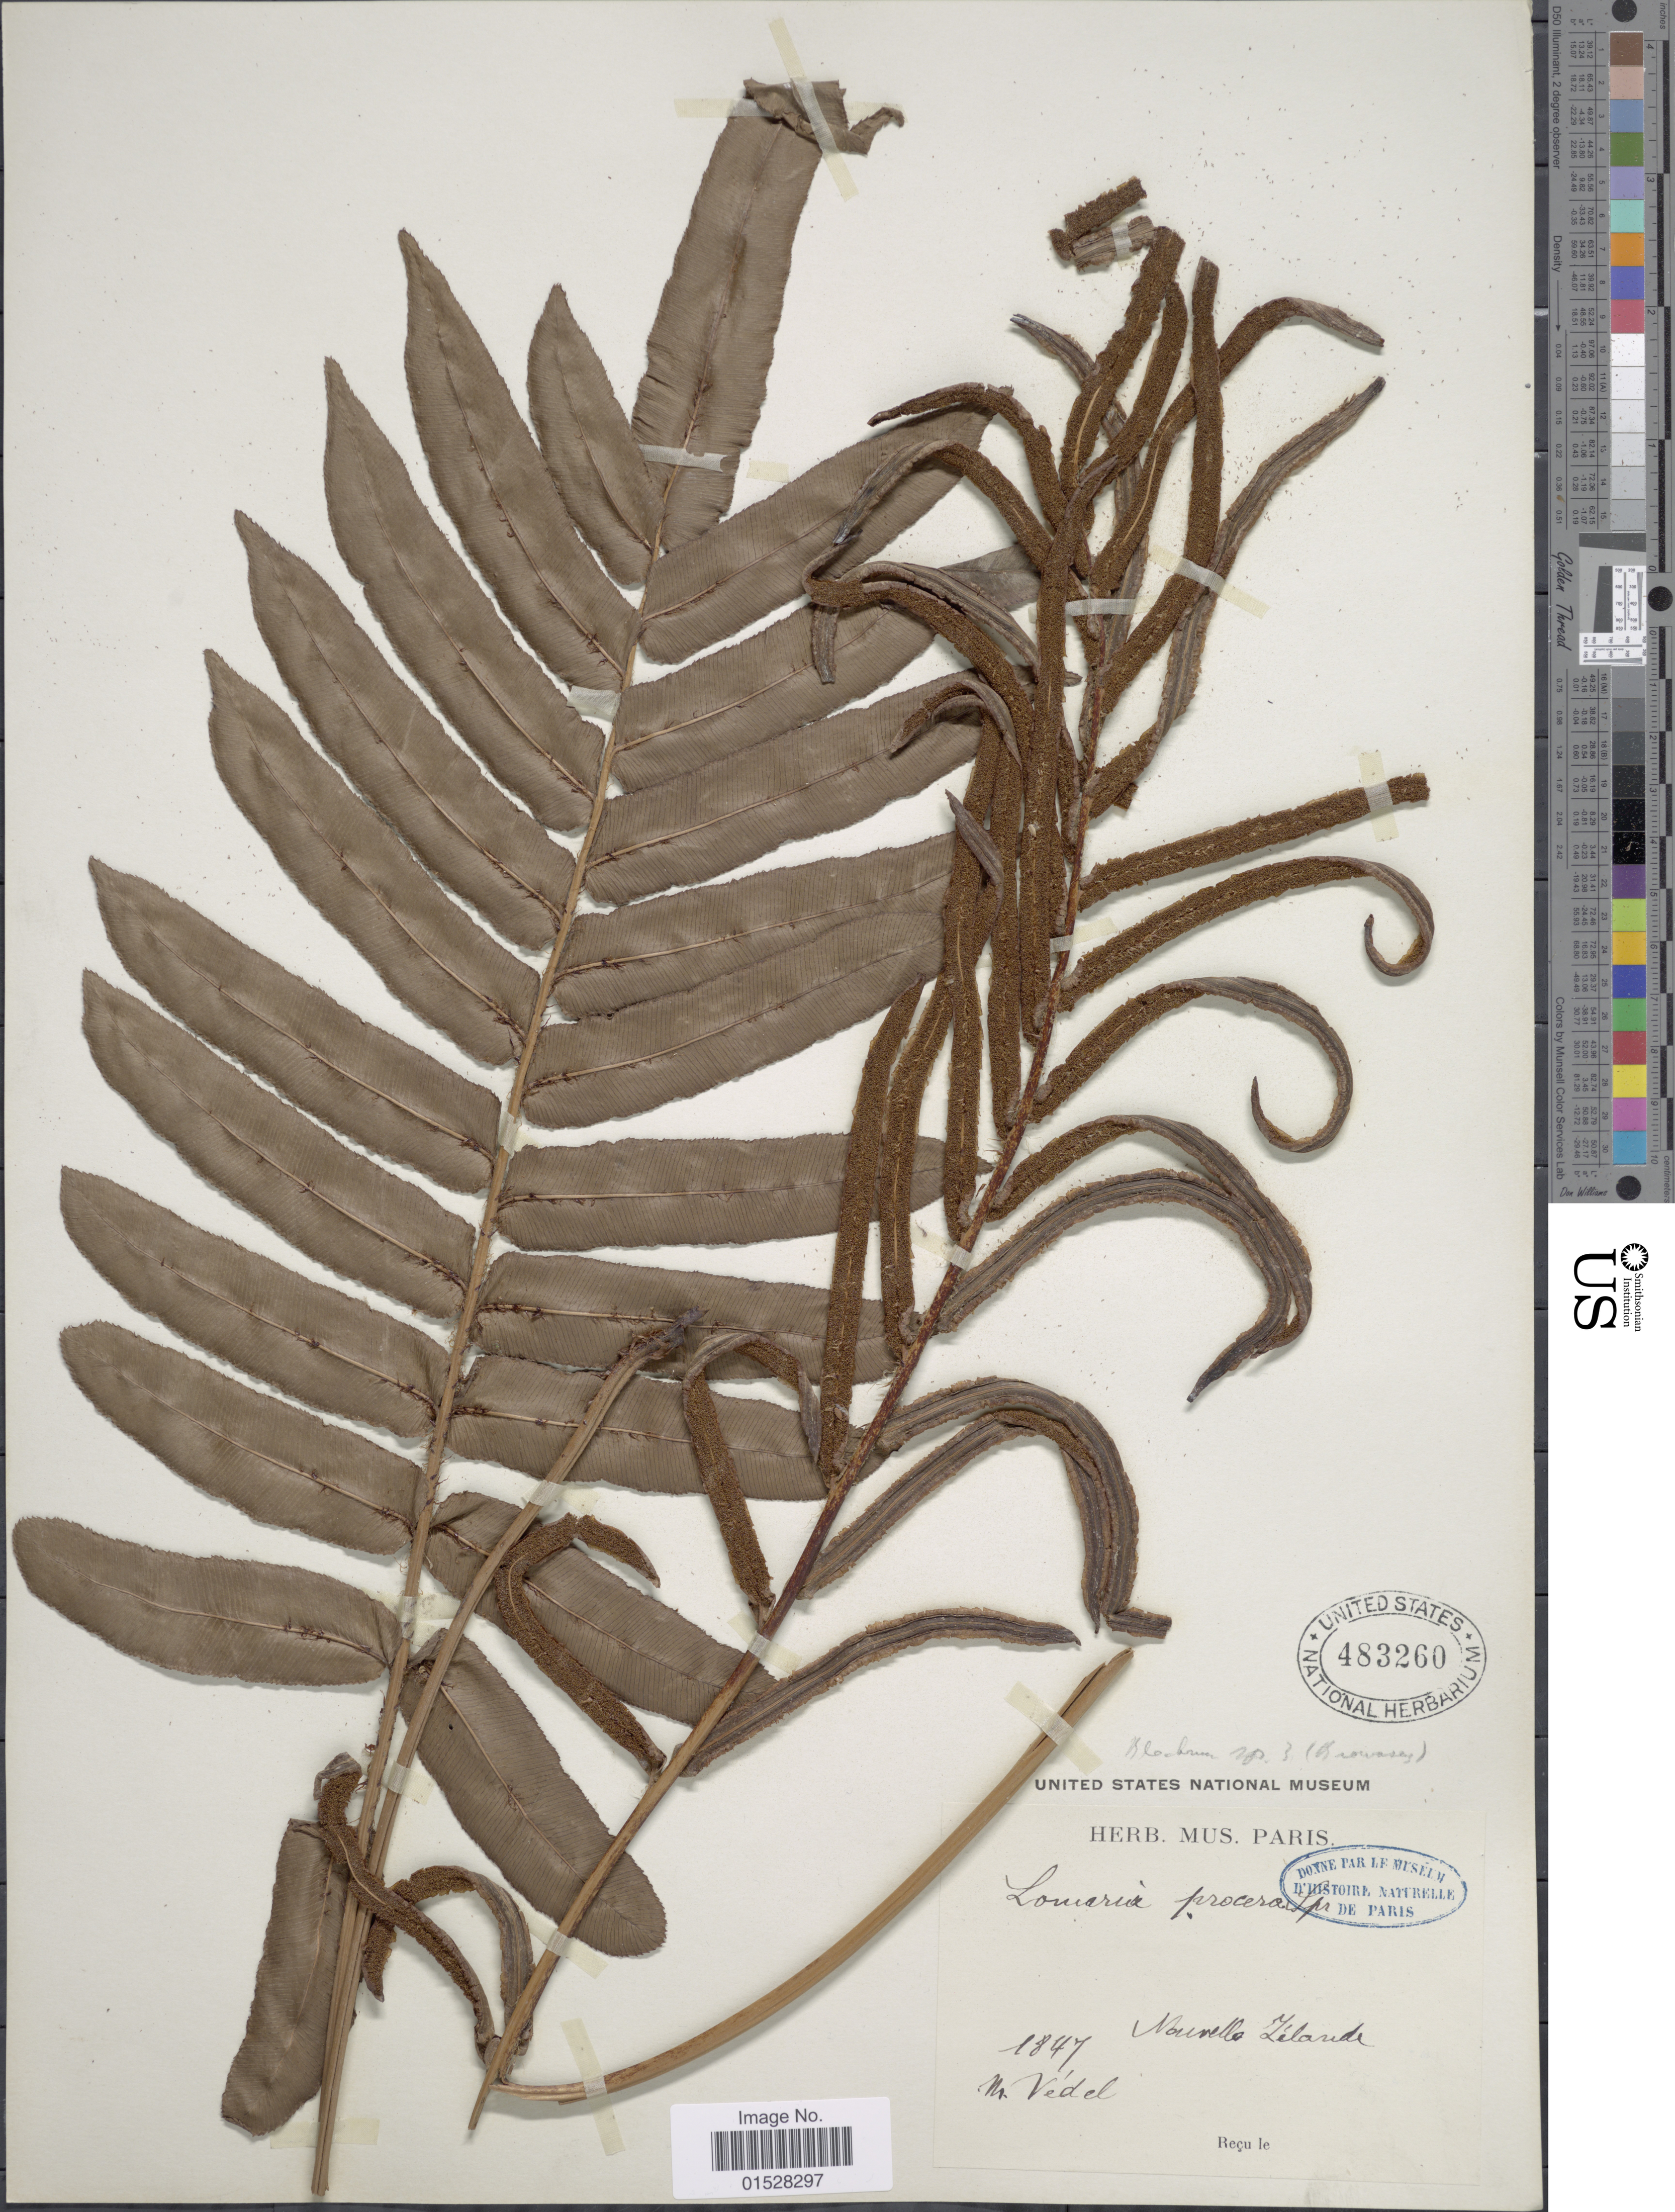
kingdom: Plantae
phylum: Tracheophyta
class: Polypodiopsida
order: Polypodiales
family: Blechnaceae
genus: Blechnum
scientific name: Blechnum sp.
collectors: M. Védel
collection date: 1847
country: New Zealand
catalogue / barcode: US 483260